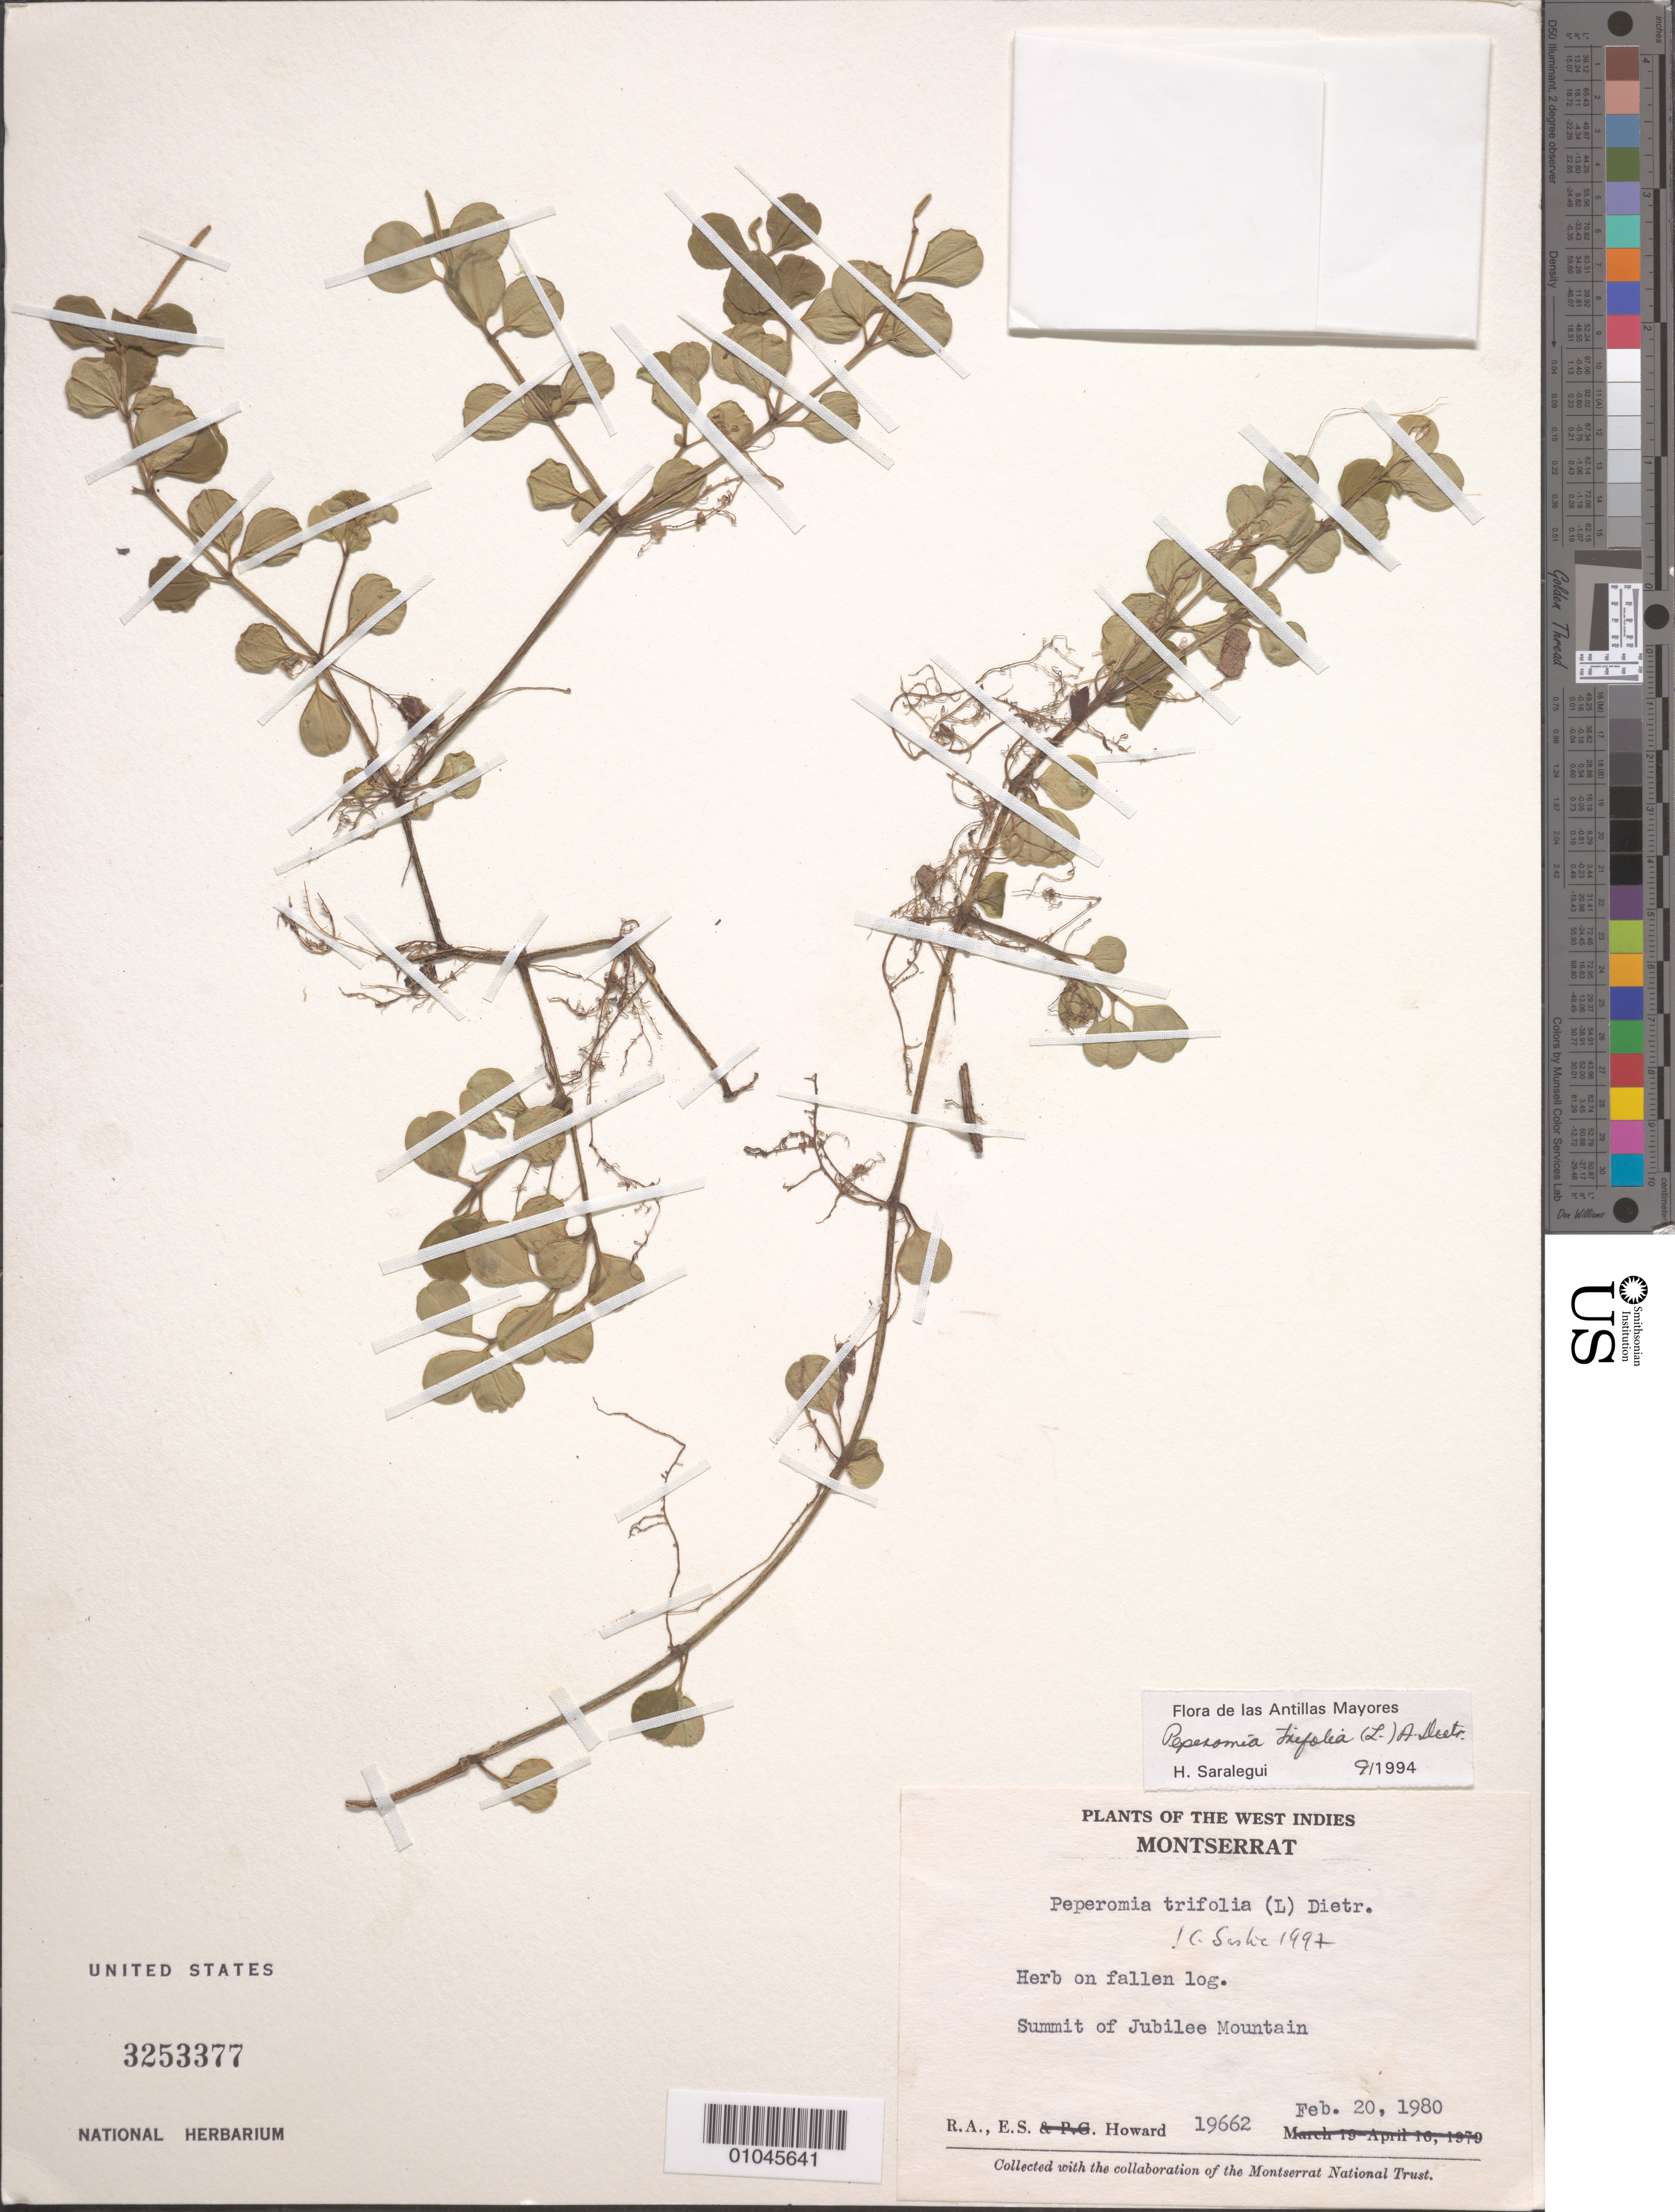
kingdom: Plantae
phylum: Tracheophyta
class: Magnoliopsida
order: Piperales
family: Piperaceae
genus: Peperomia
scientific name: Peperomia trifolia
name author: (L.) A. Dietr.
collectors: E. S. Howard & R. A. Howard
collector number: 19662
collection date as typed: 20 Feb 1980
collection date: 1980-02-20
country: Montserrat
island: Montserrat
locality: Herb on fallen log. Summit of Jubilee Mt.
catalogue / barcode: US 3253377